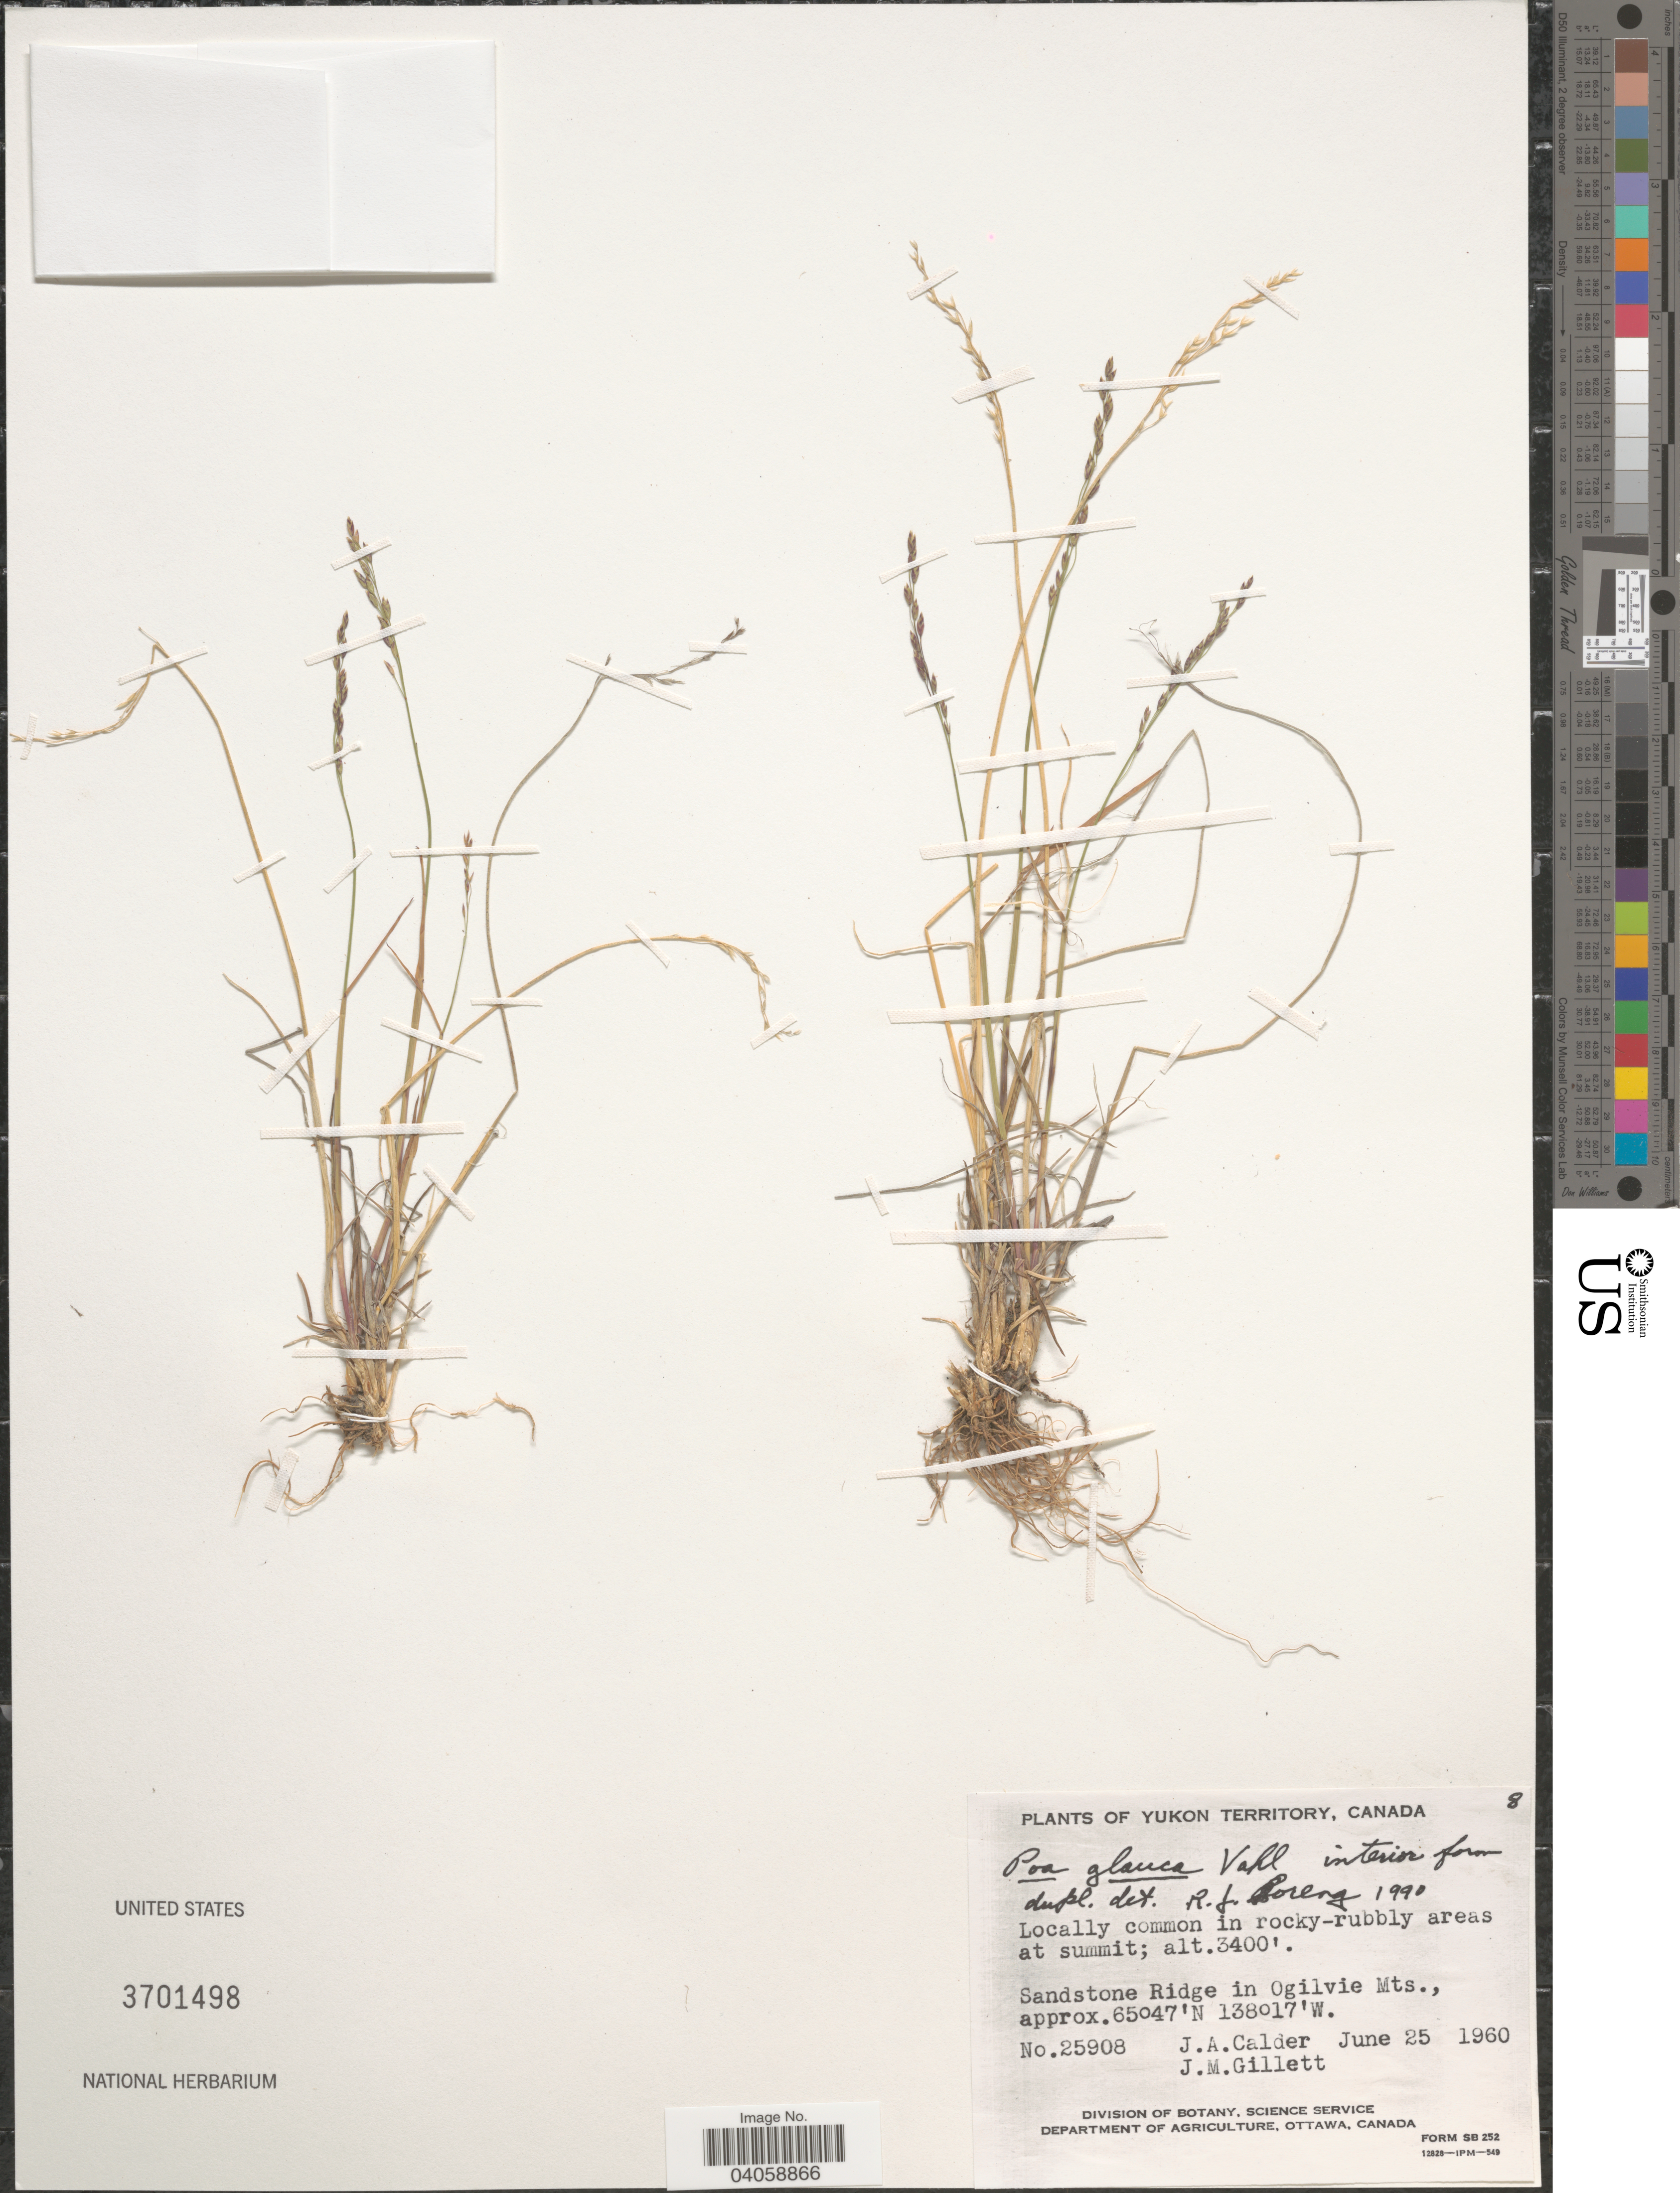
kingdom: Plantae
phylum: Tracheophyta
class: Liliopsida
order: Poales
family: Poaceae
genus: Poa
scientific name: Poa glauca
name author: Vahl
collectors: J. A. Calder & J. M. Gillett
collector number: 25908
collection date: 1960-06-25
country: Canada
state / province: Yukon Territory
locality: Sandstone Ridge in Ogilvie Mts.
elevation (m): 1036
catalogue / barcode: US 3701498